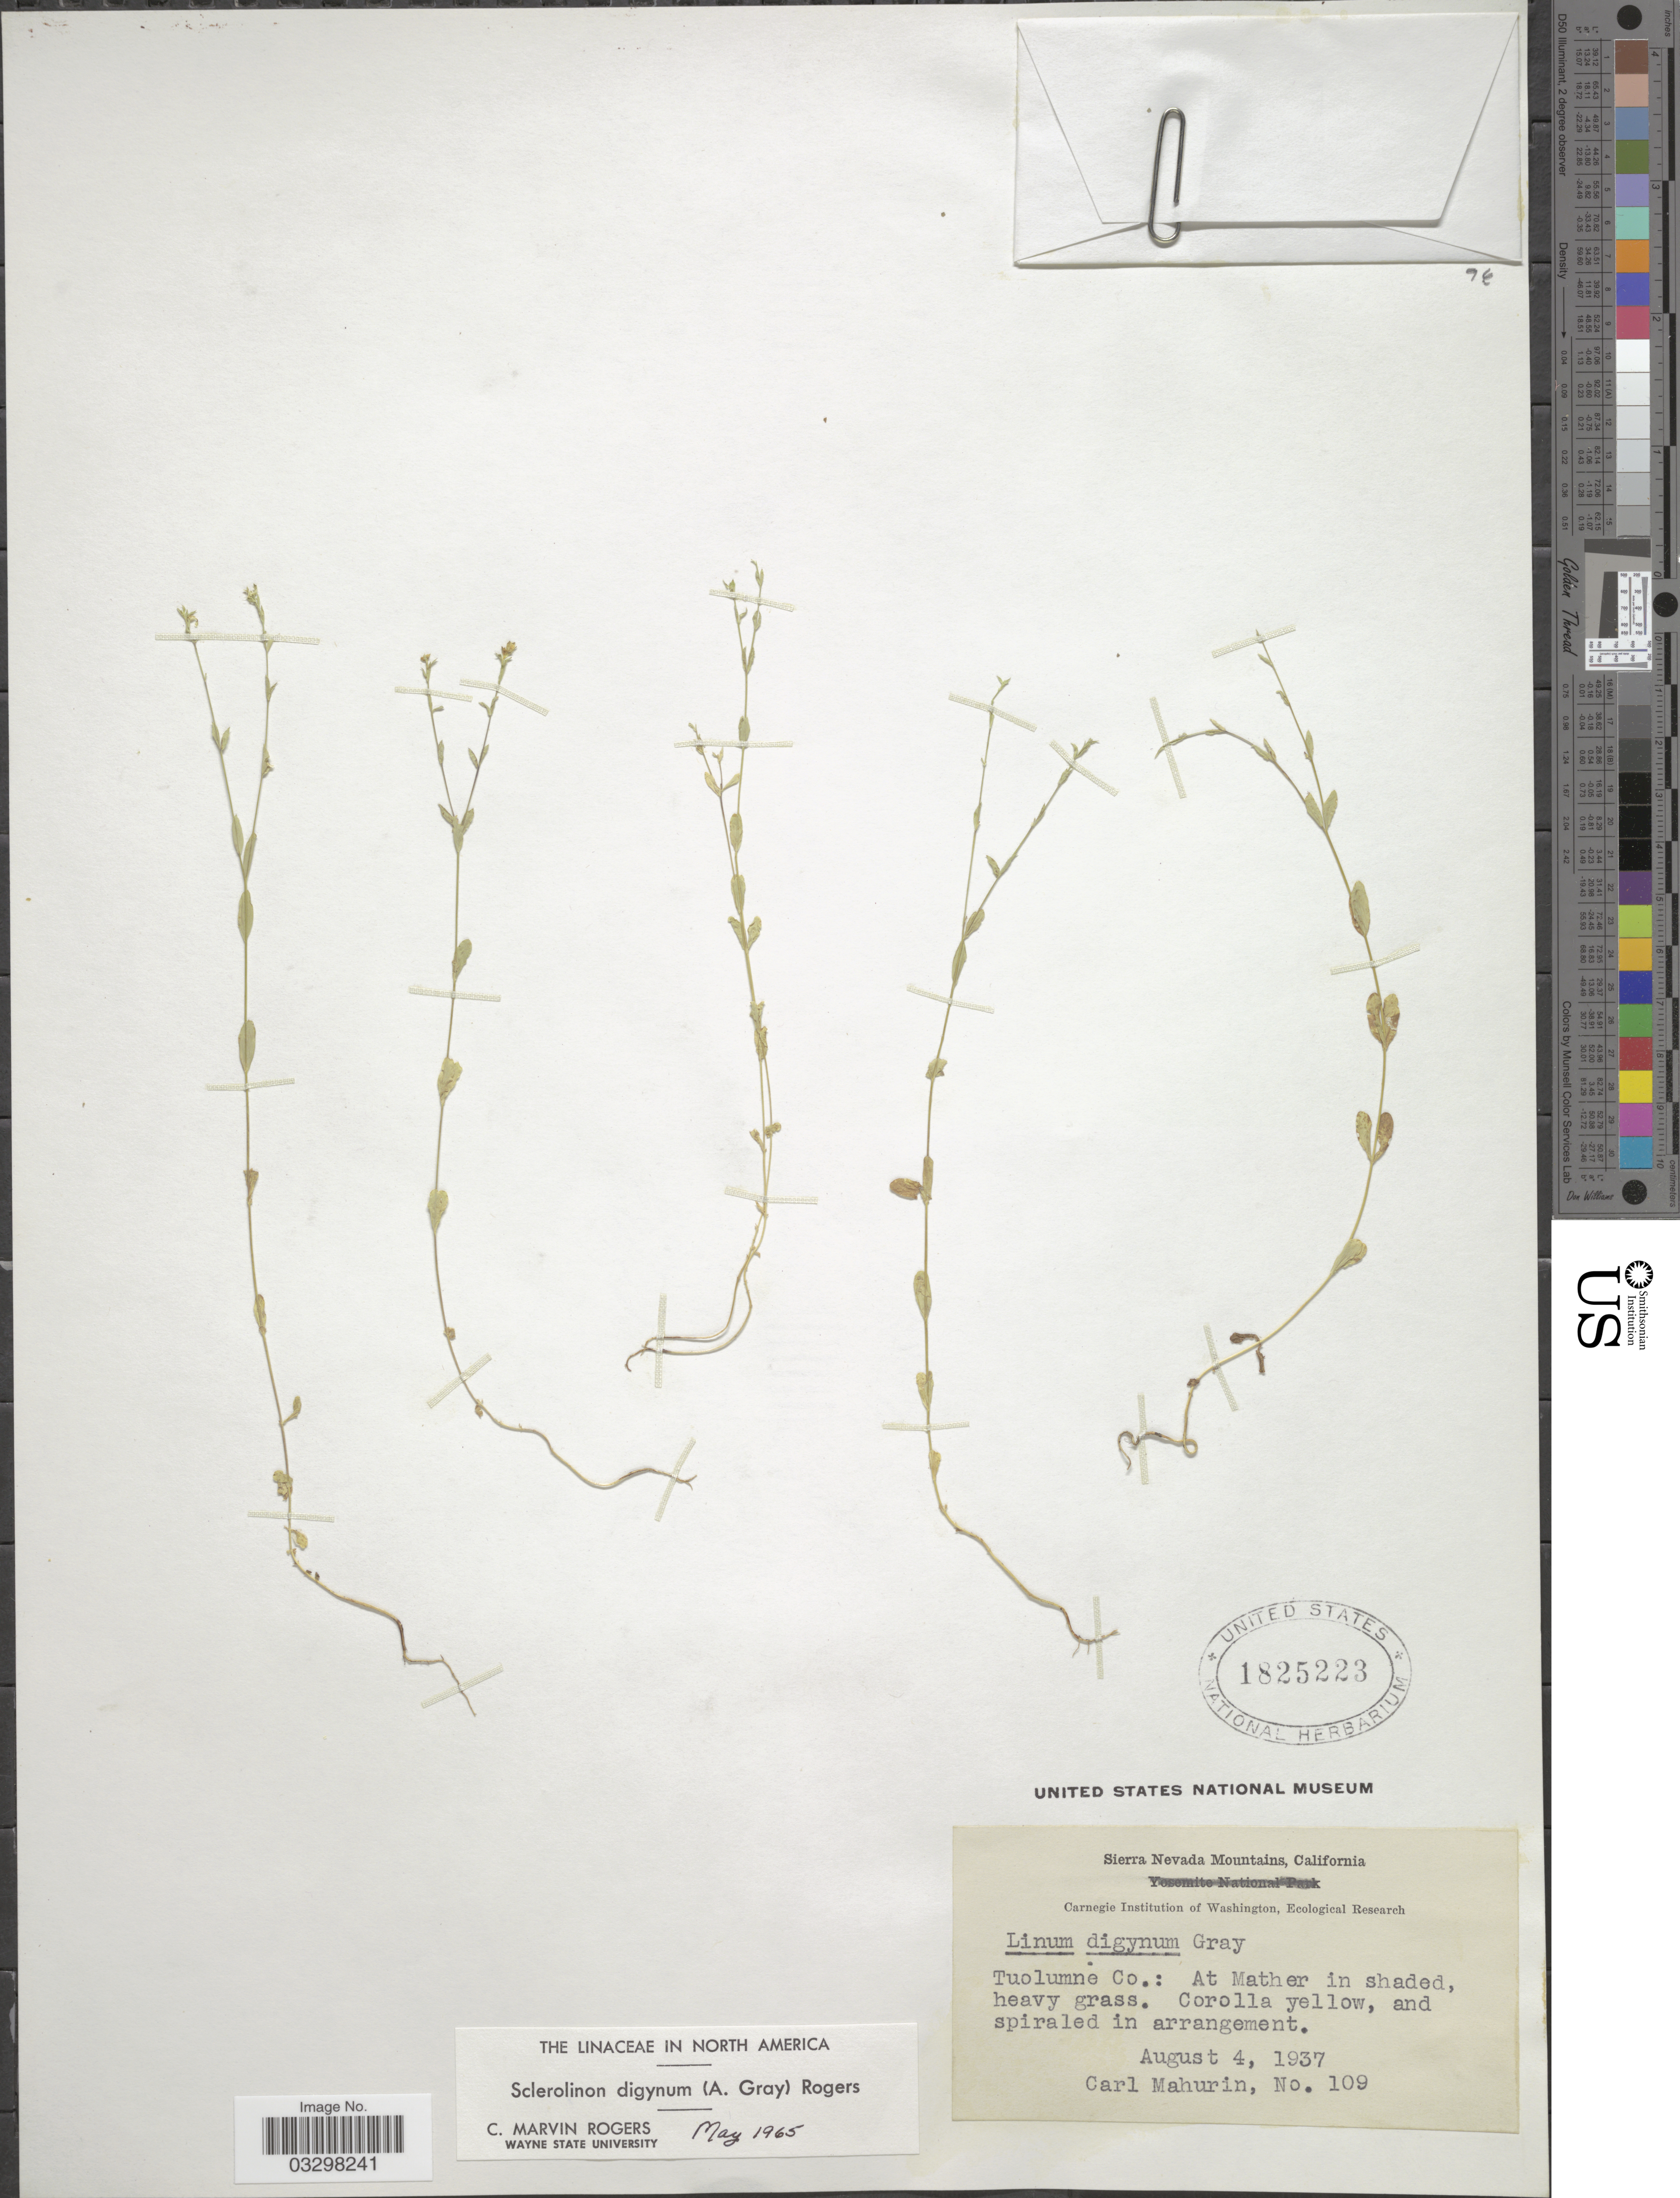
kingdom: Plantae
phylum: Tracheophyta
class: Magnoliopsida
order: Malpighiales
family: Linaceae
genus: Linum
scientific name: Linum digynum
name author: A. Gray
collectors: C. Mahurin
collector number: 109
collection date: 1937-08-04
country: United States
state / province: California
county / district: Tuolumne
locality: Sierra Nevada Mountains. Tuolumne Co.: At Mather in shaded, heavy grass.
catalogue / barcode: US 1825223